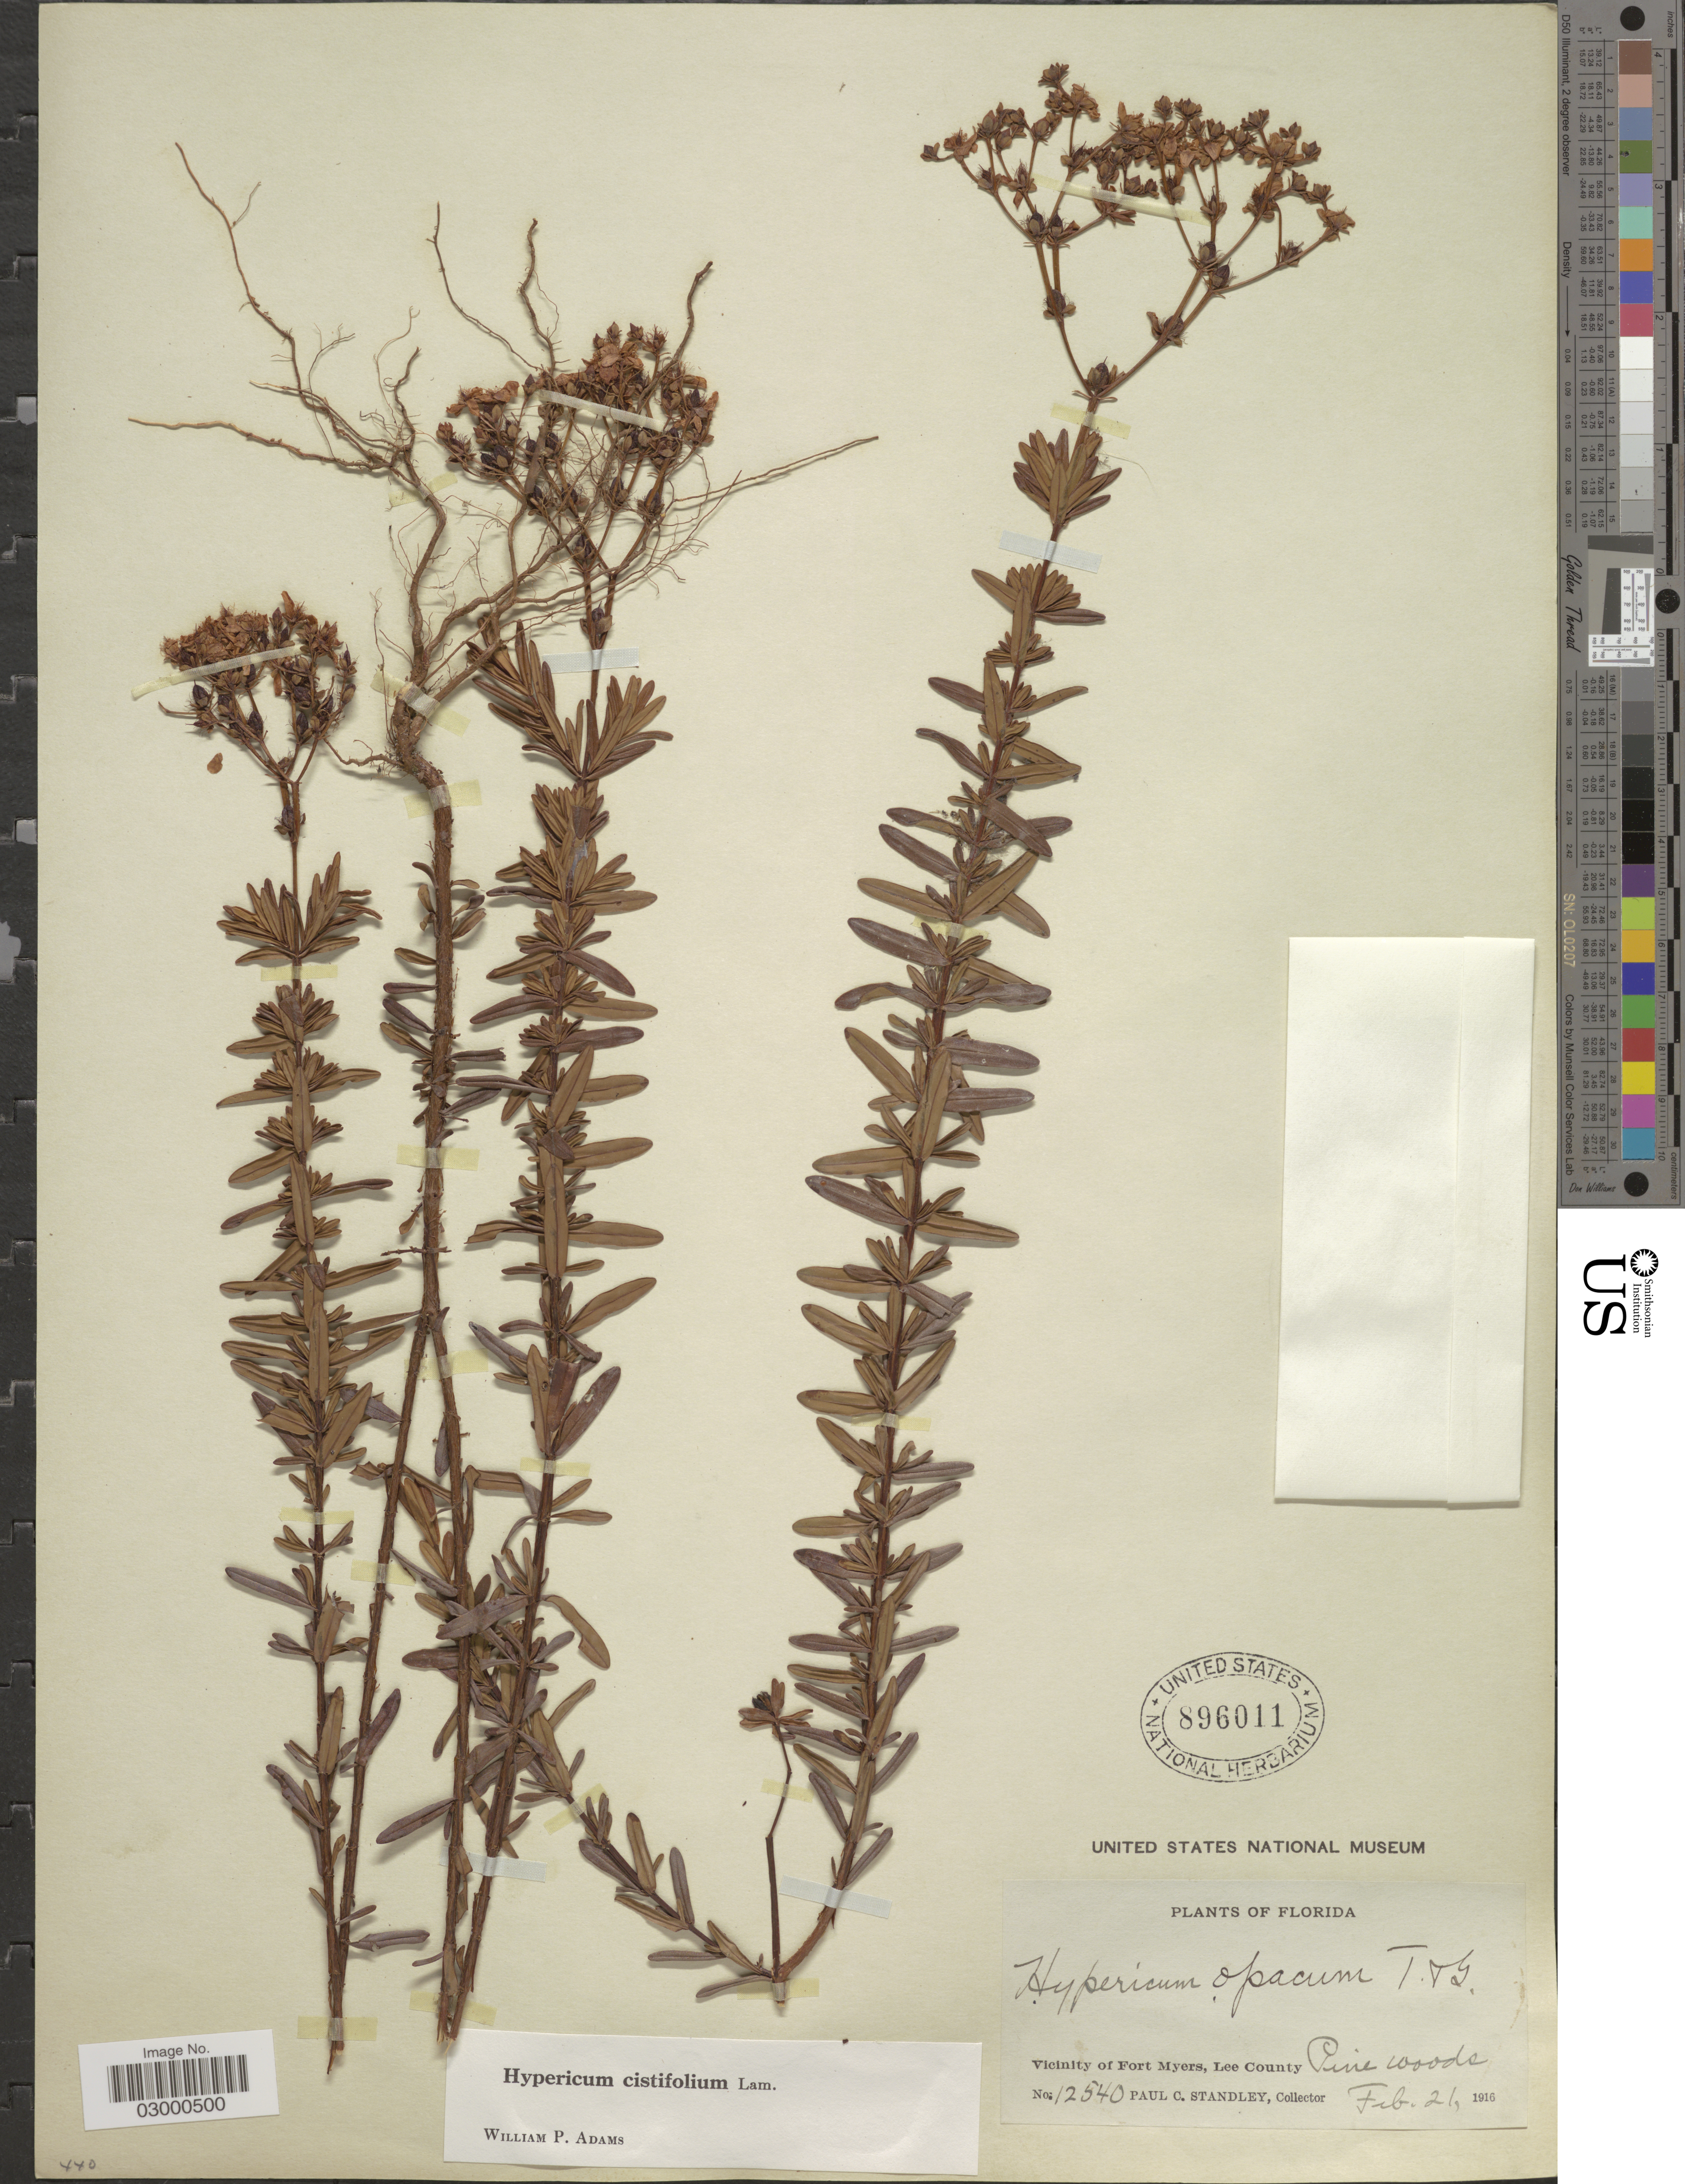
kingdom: Plantae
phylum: Tracheophyta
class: Magnoliopsida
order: Malpighiales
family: Hypericaceae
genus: Hypericum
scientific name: Hypericum cistifolium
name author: Lam.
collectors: P. C. Standley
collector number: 12540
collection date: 1916-02-21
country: United States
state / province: Florida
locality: Vicinity of Fort Myers, Lee County.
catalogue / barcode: US 896011